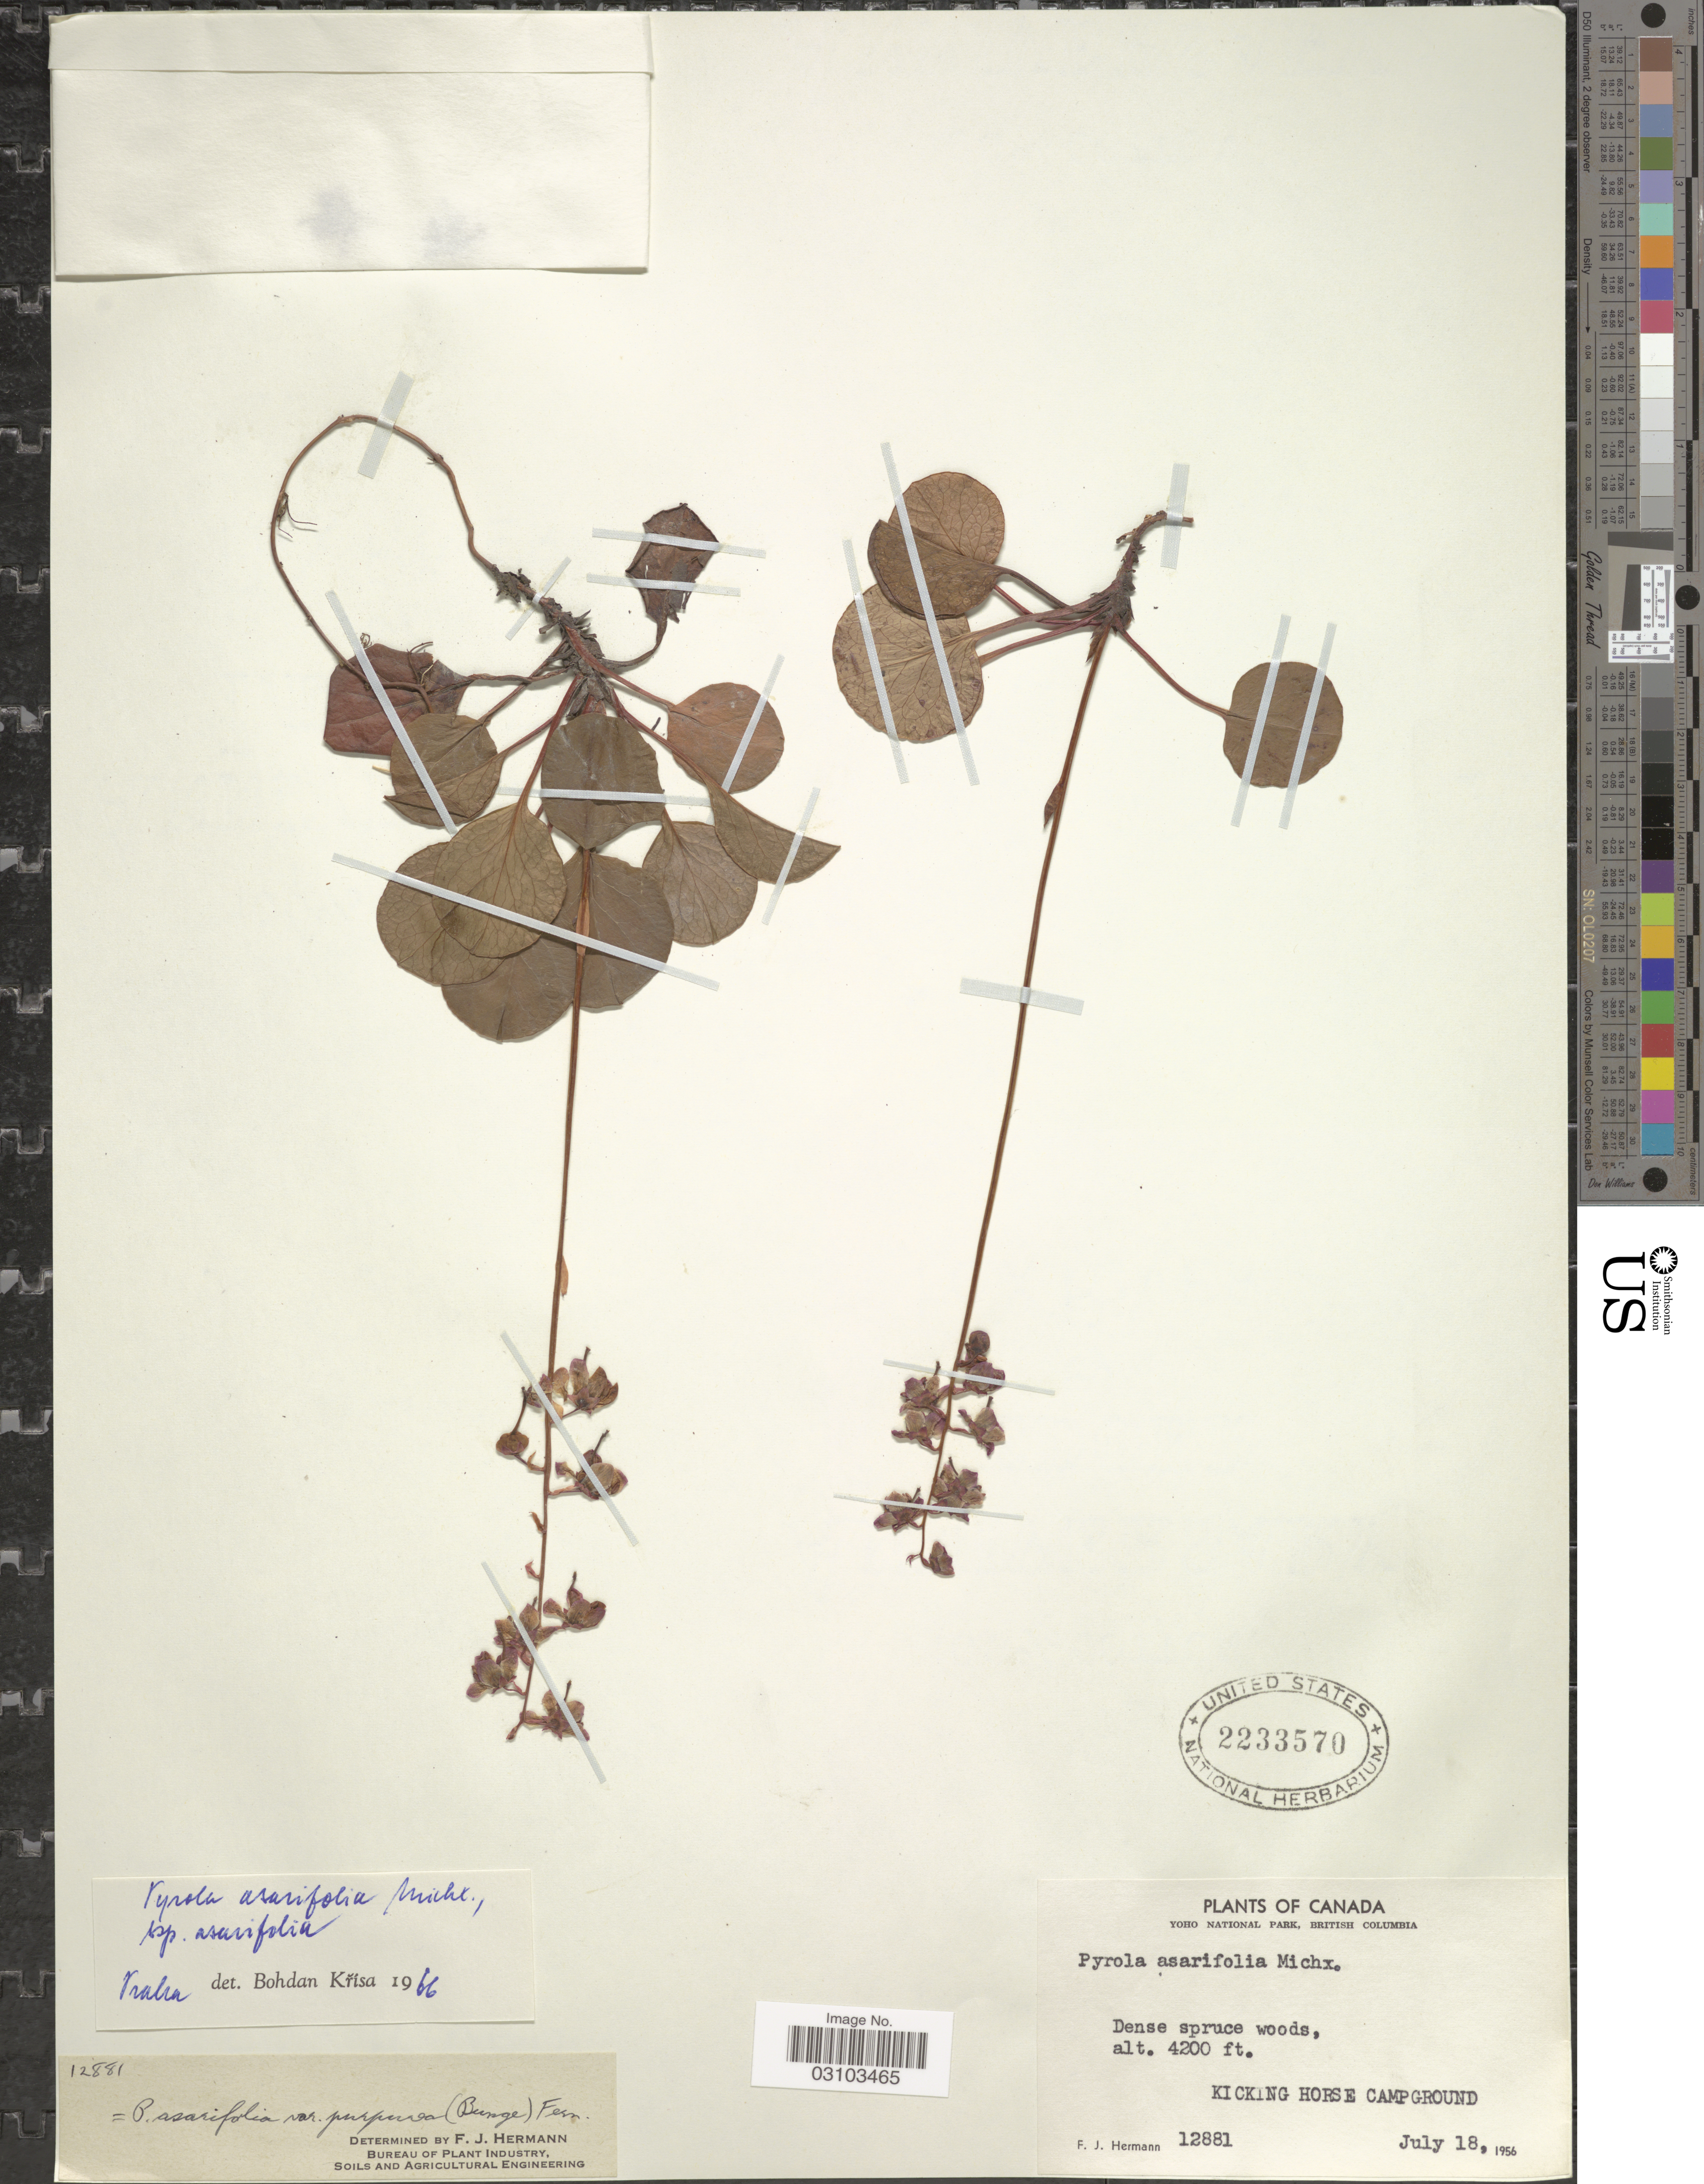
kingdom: Plantae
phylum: Tracheophyta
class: Magnoliopsida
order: Ericales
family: Ericaceae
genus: Pyrola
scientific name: Pyrola asarifolia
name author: Michx.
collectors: F. J. Hermann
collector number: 12881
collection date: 1956-07-18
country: Canada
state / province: British Columbia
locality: Yoho National Park, Kicking Horse Camp Ground.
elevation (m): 1280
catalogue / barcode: US 2233570